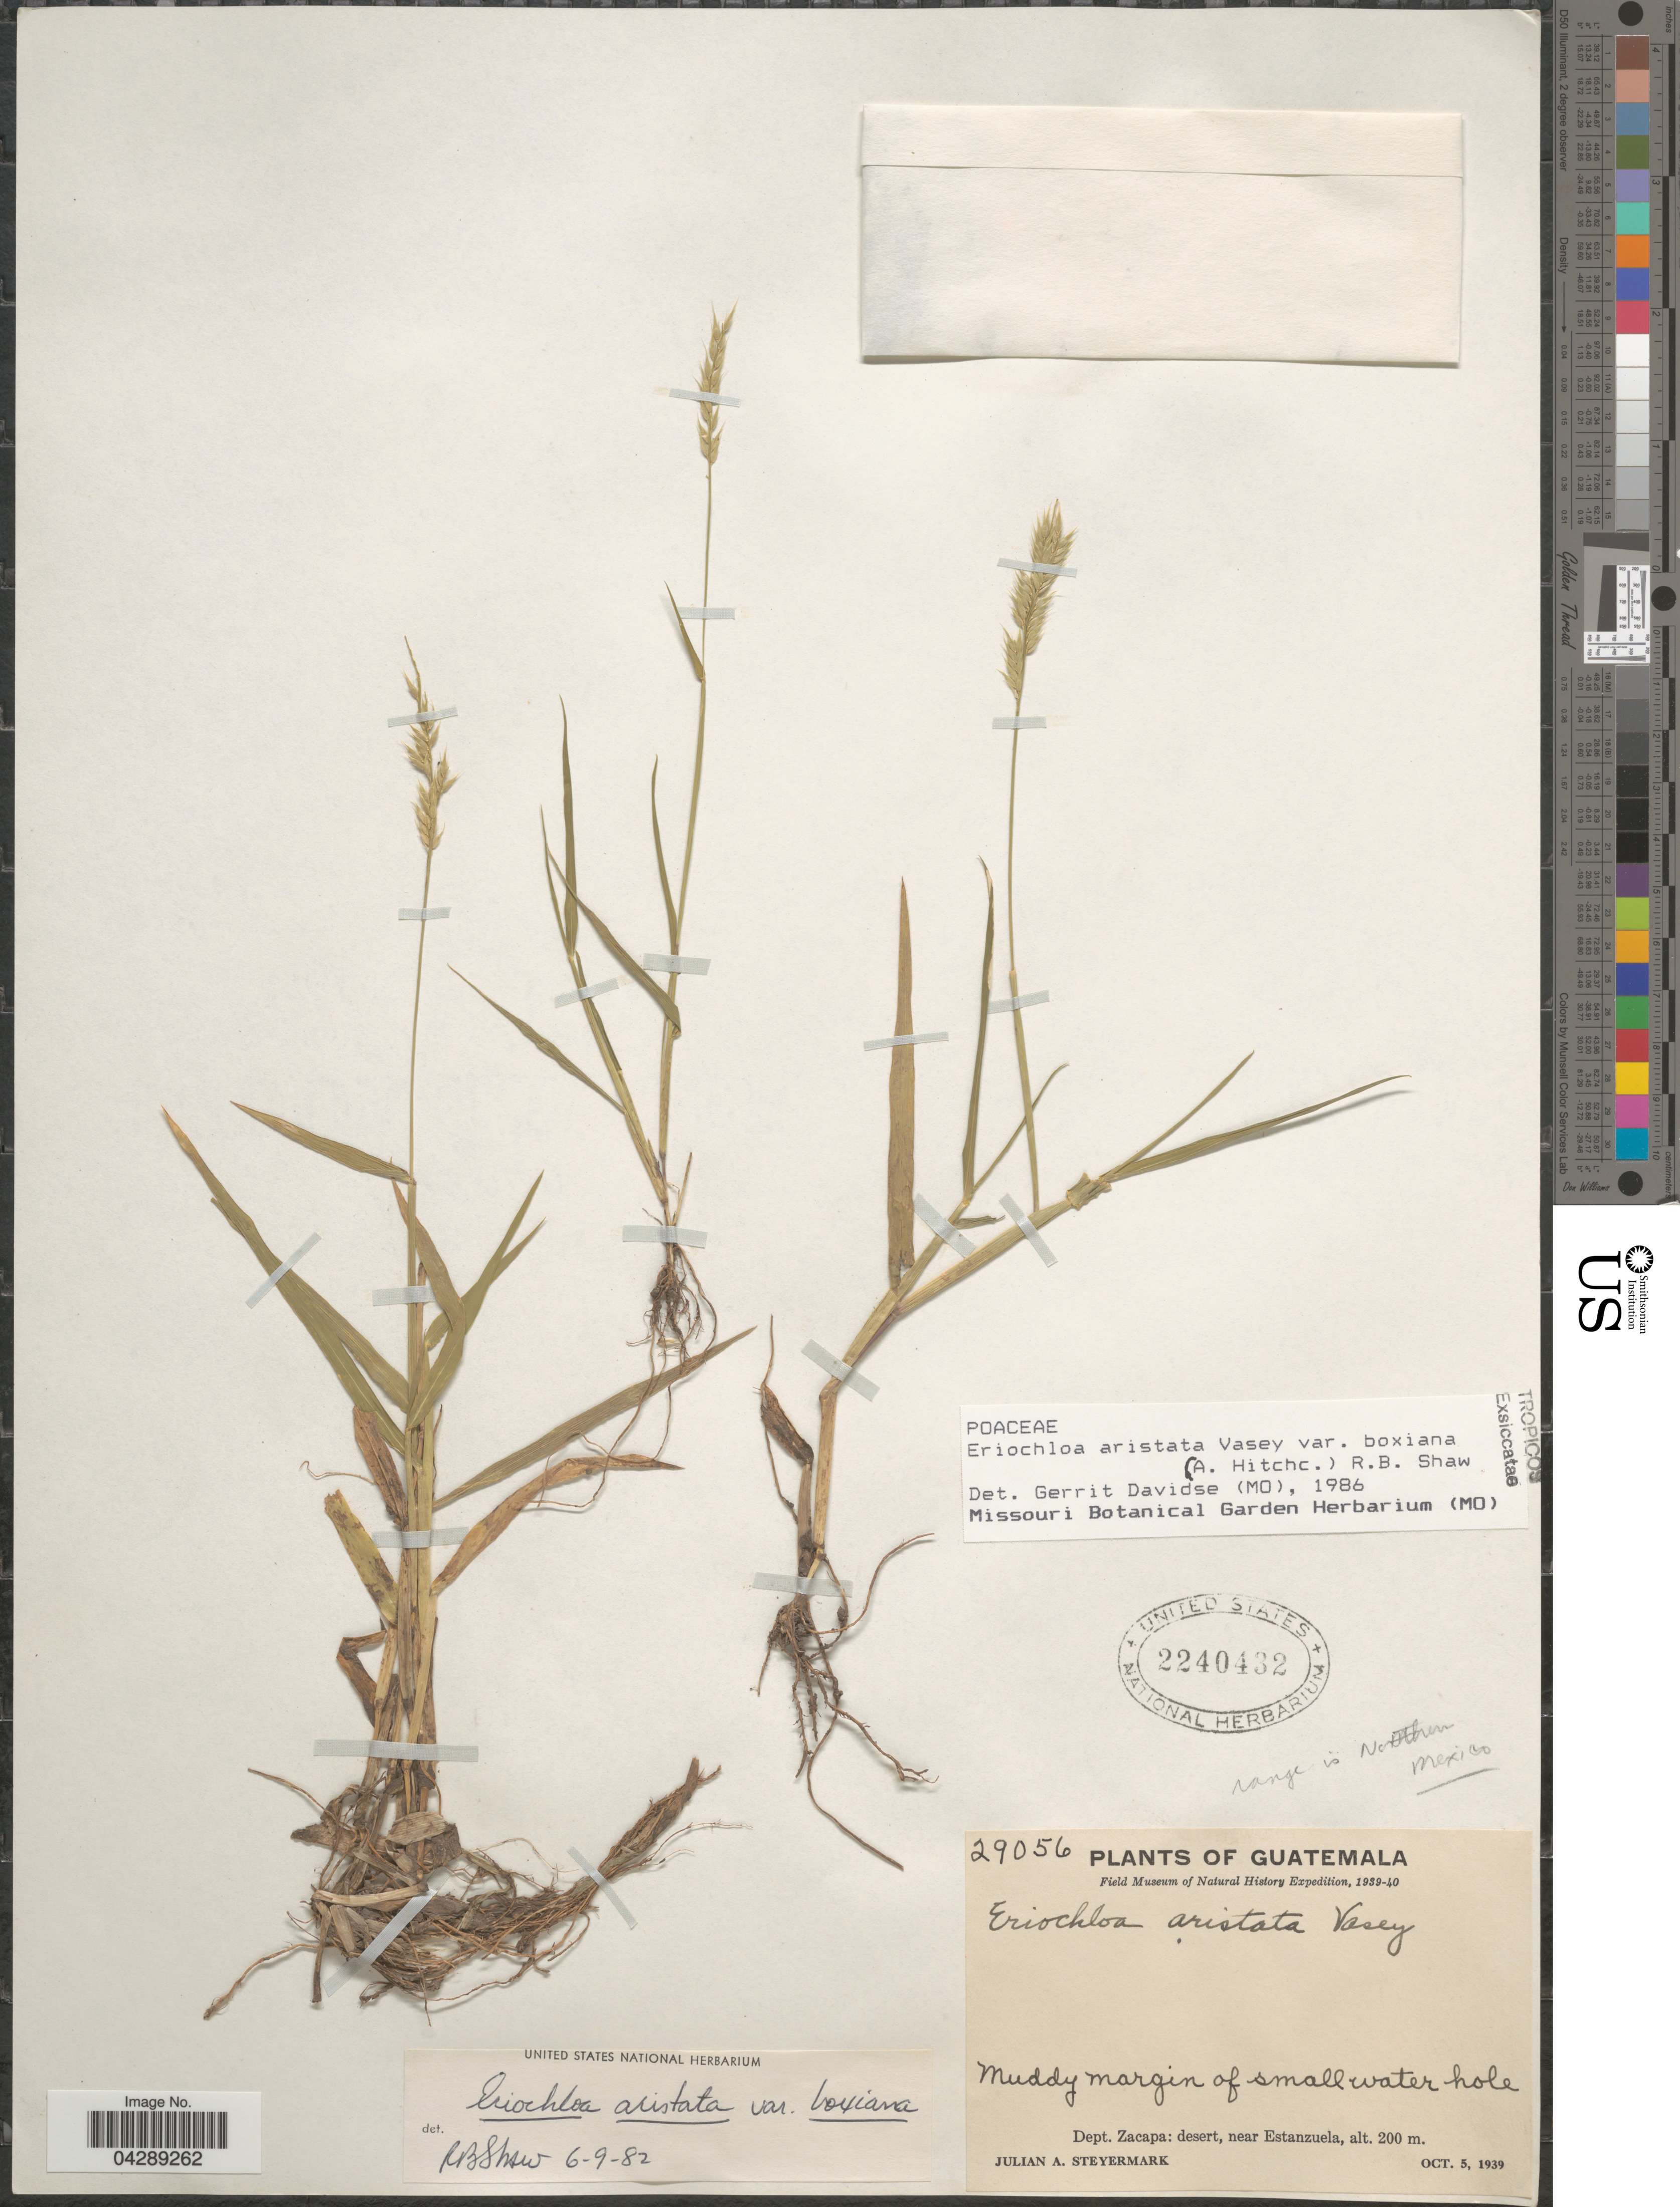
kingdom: Plantae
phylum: Tracheophyta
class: Liliopsida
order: Poales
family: Poaceae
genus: Eriochloa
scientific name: Eriochloa aristata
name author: Vasey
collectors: J. Steyermark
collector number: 29056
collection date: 1939-10-05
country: Guatemala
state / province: Zacapa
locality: Field Museum of Natural History Expedition, 1939-40. Muddy margin of small water hole. Dept. Zacapa: desert, near Estanzuela.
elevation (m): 200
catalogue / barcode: US 2240432